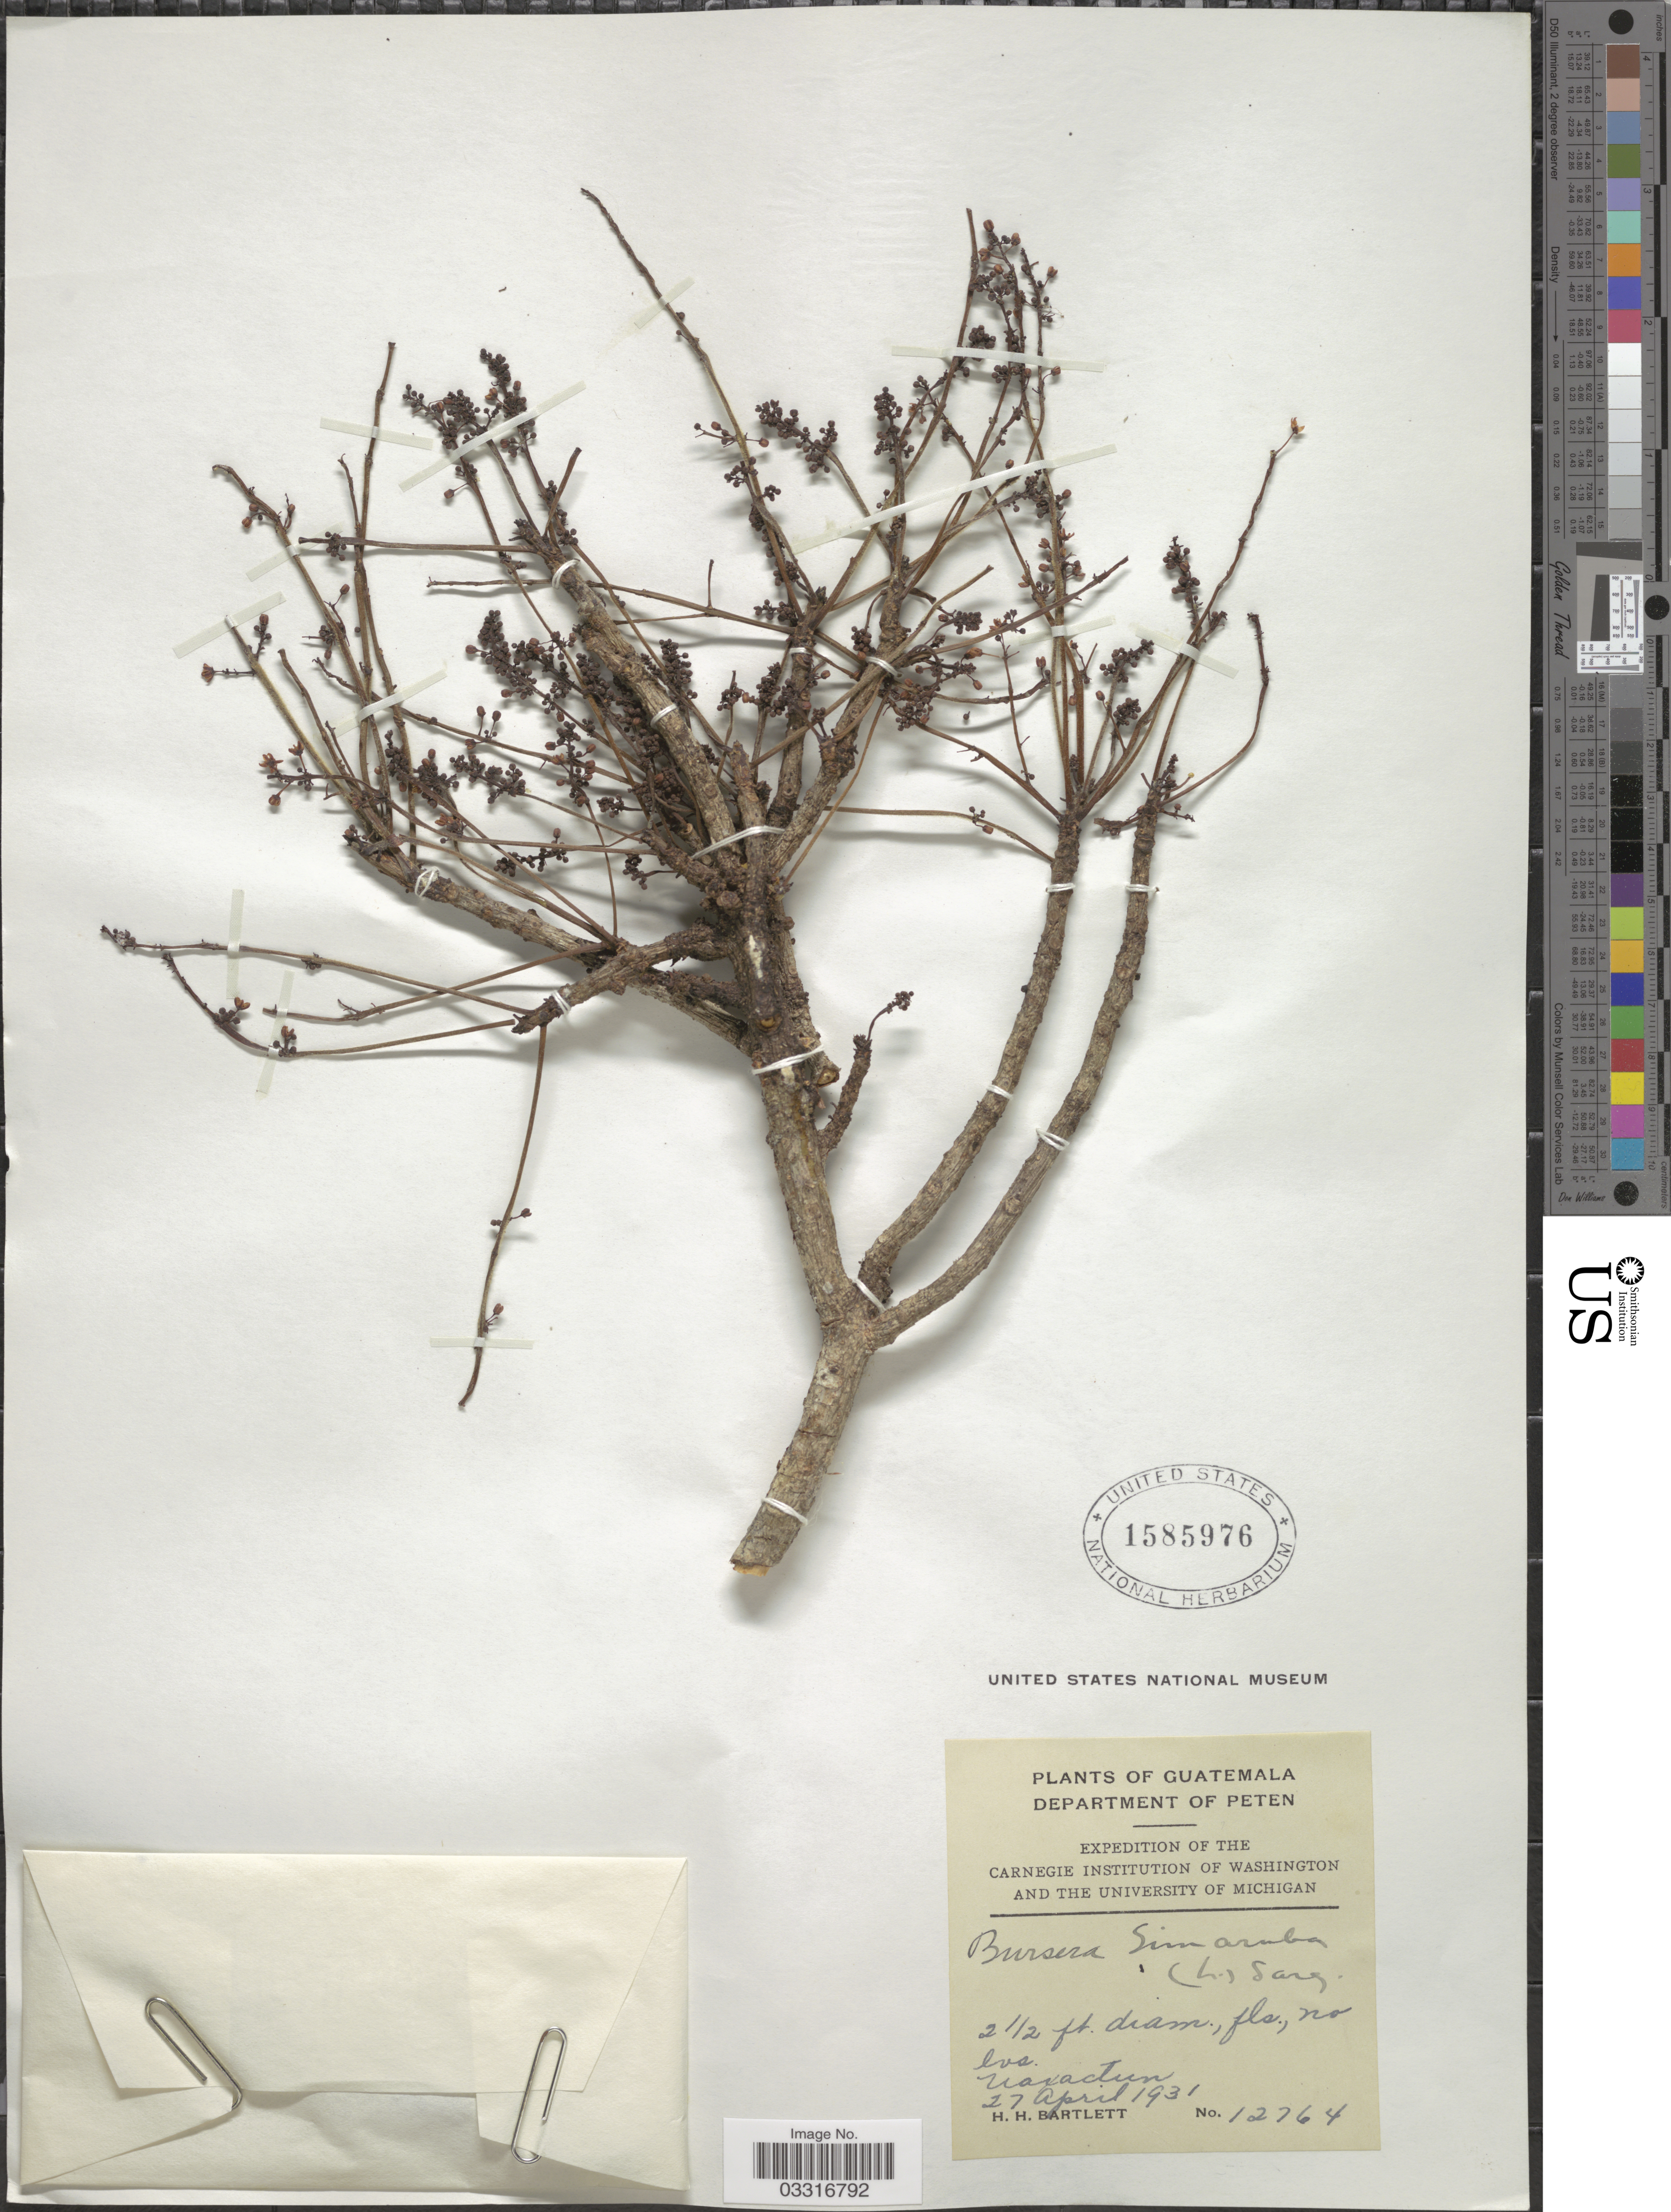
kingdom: Plantae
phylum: Tracheophyta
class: Magnoliopsida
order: Sapindales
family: Burseraceae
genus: Bursera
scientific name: Bursera simaruba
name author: (L.) Sarg.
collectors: H. H. Bartlett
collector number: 12764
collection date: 1931-04-27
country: Guatemala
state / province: El Petén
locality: Department of Peten, Uaxactun.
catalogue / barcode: US 1585976